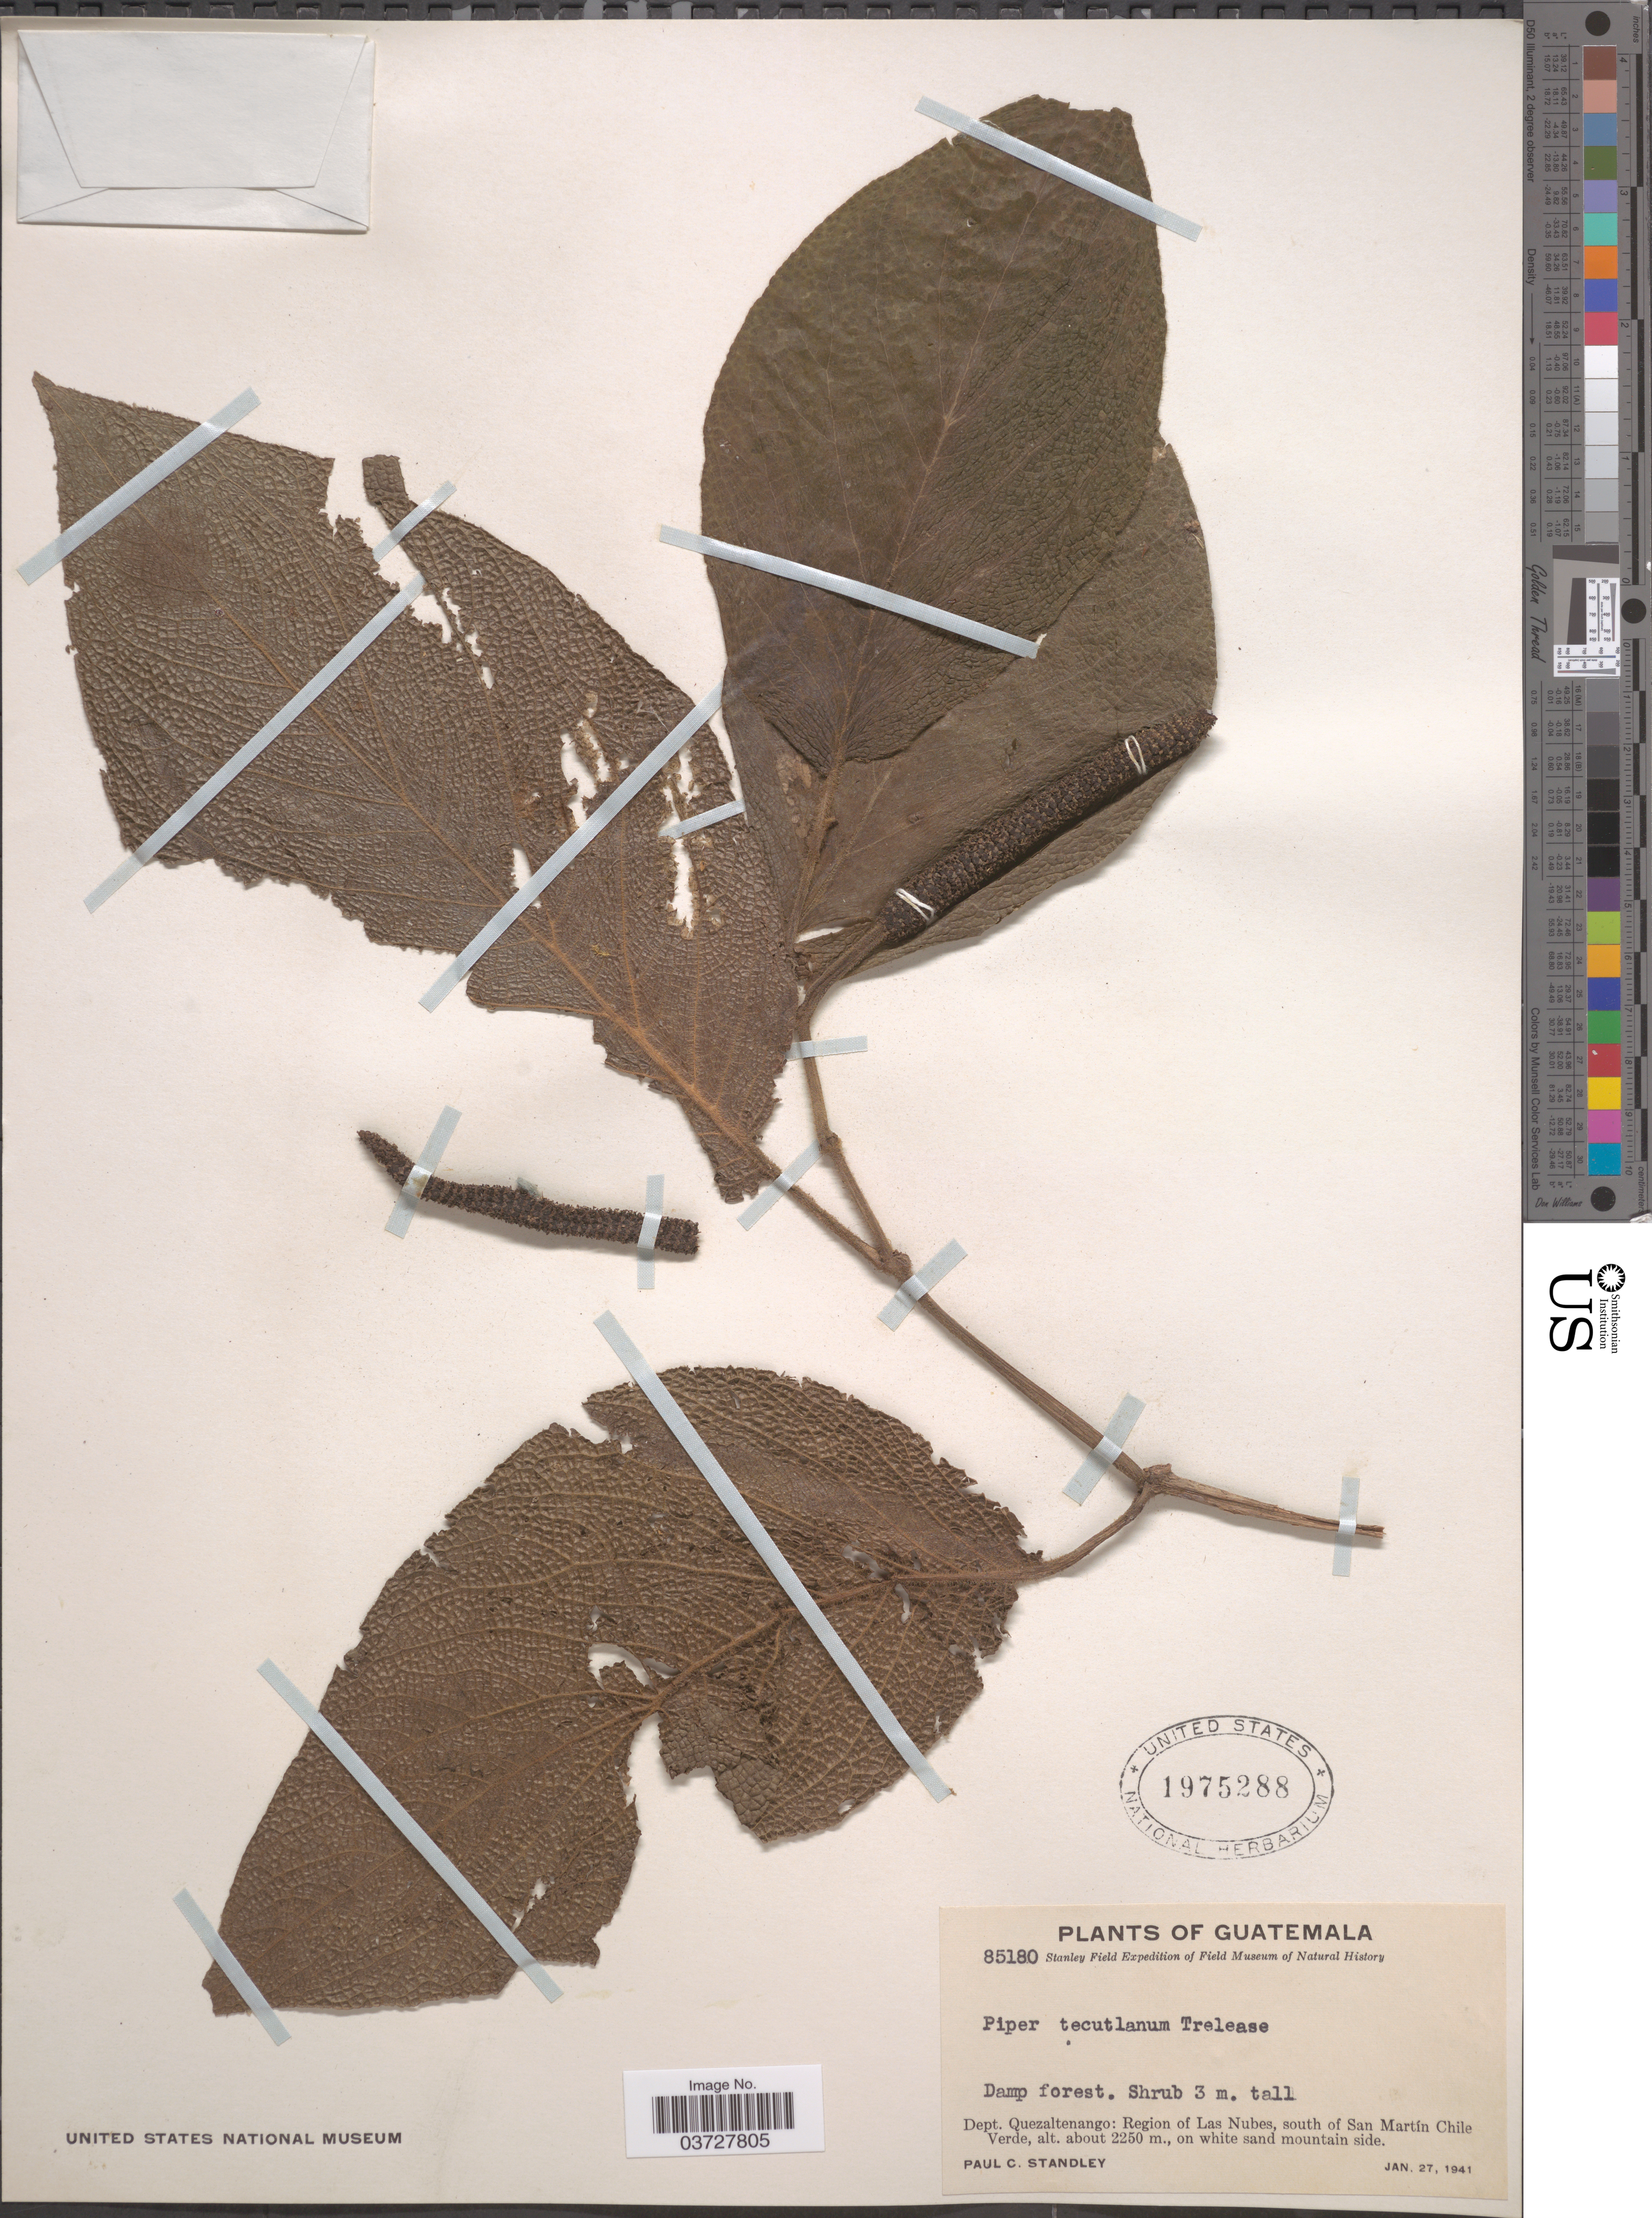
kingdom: Plantae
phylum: Tracheophyta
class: Magnoliopsida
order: Piperales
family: Piperaceae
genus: Piper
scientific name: Piper tecutlanum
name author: Trel. & Standl.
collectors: P. C. Standley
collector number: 85180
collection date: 1941-01-27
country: Guatemala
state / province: Quetzaltenango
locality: Dept. Quezaltenango: Region of Las Nubes, south of San Martín Chile Verde.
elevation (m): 2250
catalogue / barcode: US 1975288